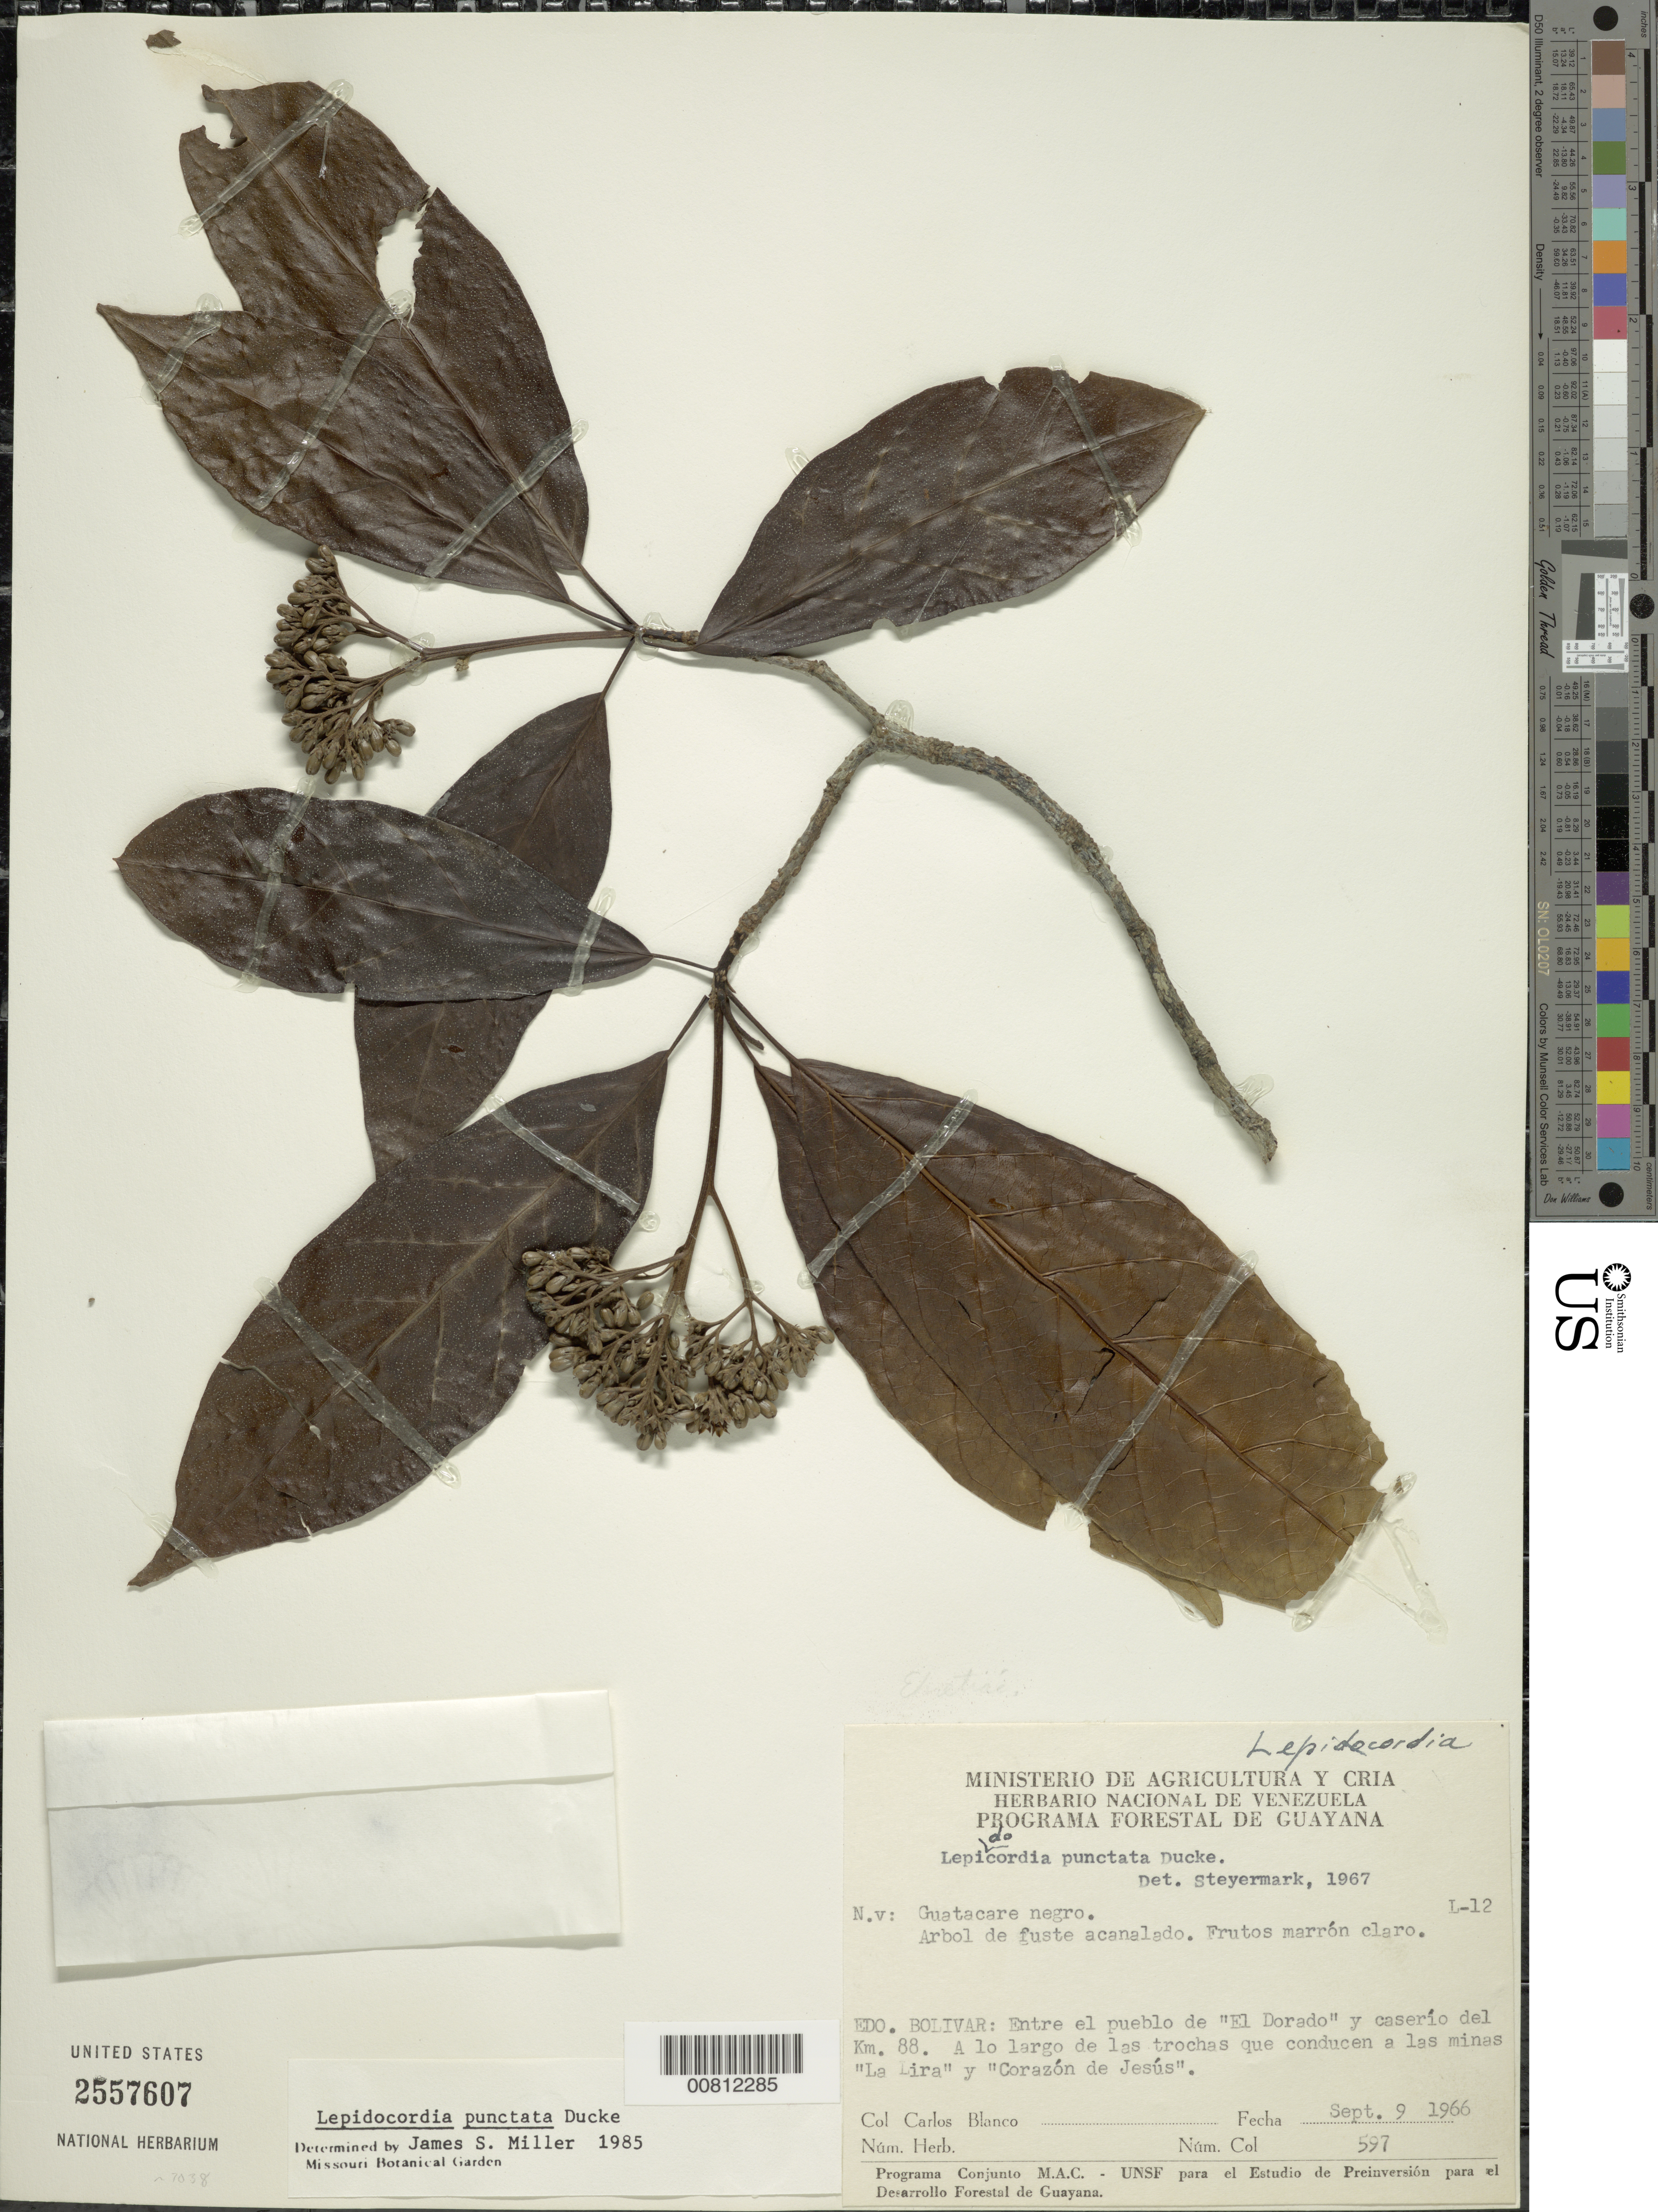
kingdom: Plantae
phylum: Tracheophyta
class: Magnoliopsida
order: Boraginales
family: Ehretiaceae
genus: Lepidocordia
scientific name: Lepidocordia punctata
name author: Ducke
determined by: Miller, James S., (MO), Missouri Botanical Garden (UNITED STATES)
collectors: C. A. Blanco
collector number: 597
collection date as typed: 9-Sep-66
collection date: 1966-09-09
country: Venezuela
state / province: Bolívar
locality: Pueblo "El Dorado" to el caserío del km 88; a lo largo de las trochas que conducen a las minas "La Lira" y "Corazon de Jesus"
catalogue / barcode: US 2557607